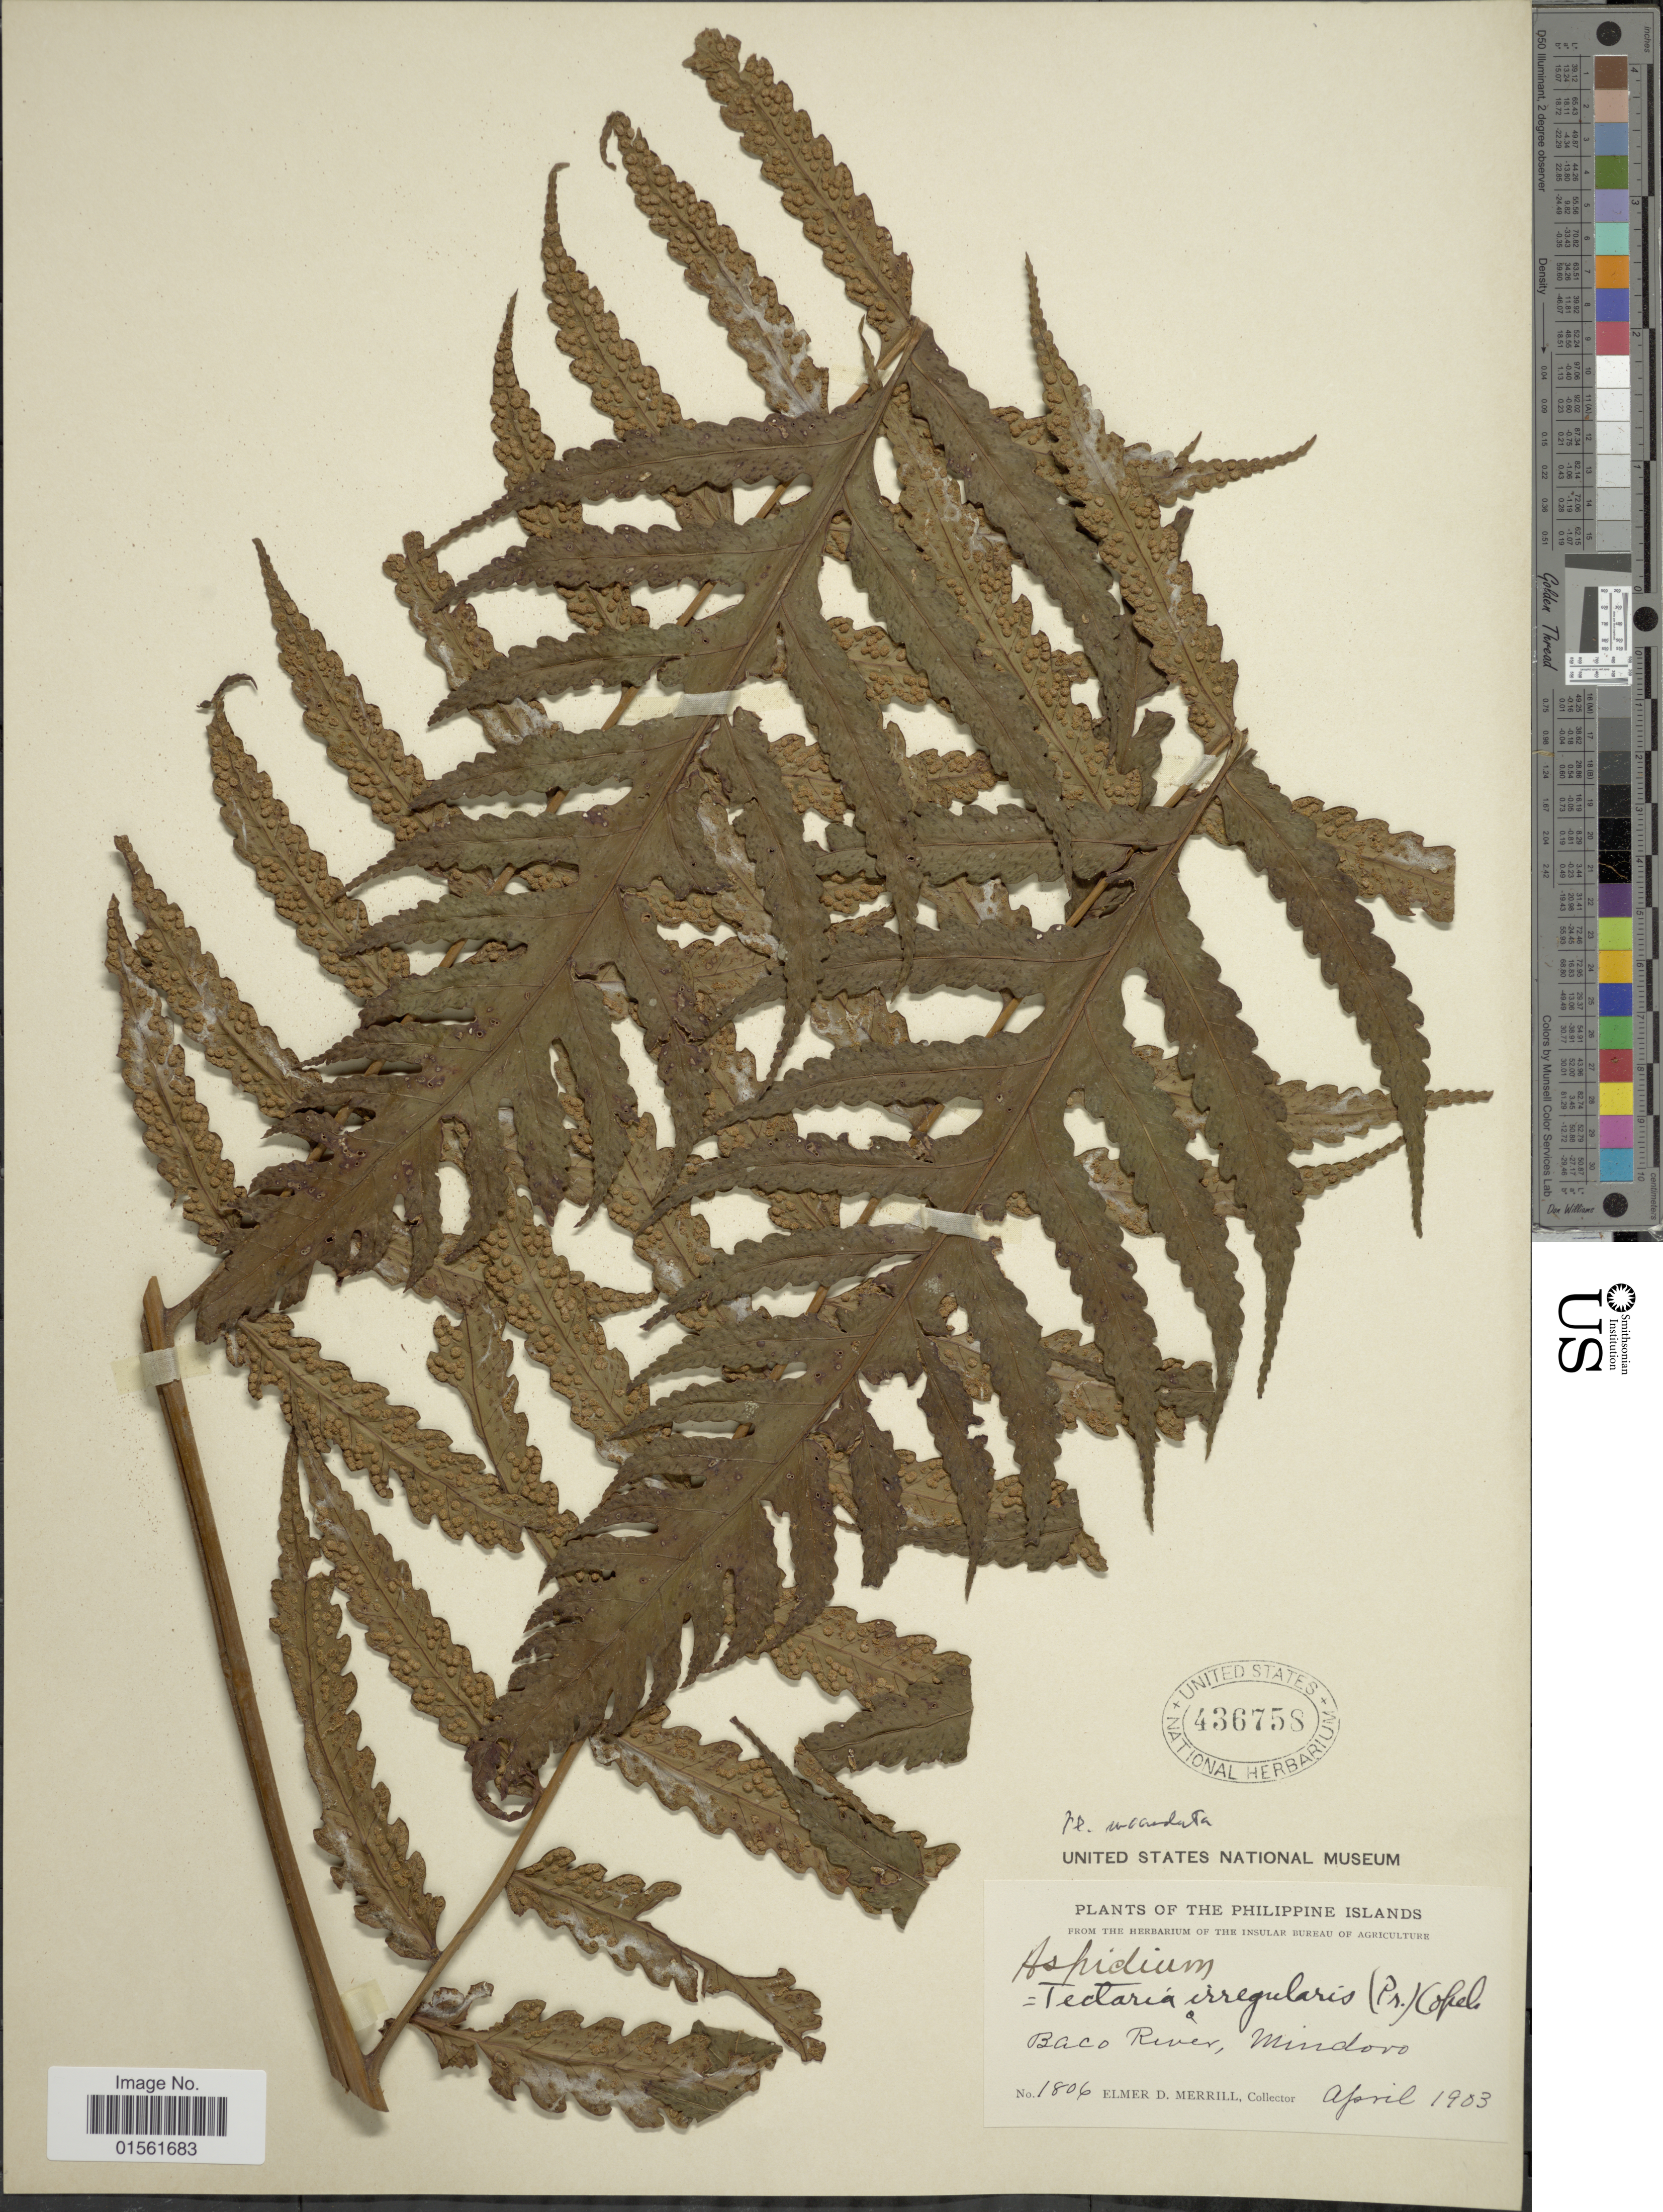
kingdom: Plantae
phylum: Tracheophyta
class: Polypodiopsida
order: Polypodiales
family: Dryopteridaceae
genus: Pleocnemia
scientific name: Pleocnemia macrodonta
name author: (C. Presl ex Fée) Holttum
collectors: E. D. Merrill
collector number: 1806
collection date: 1903-04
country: Philippines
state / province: Mimaropa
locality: Baco River, Mindoro.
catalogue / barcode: US 436758